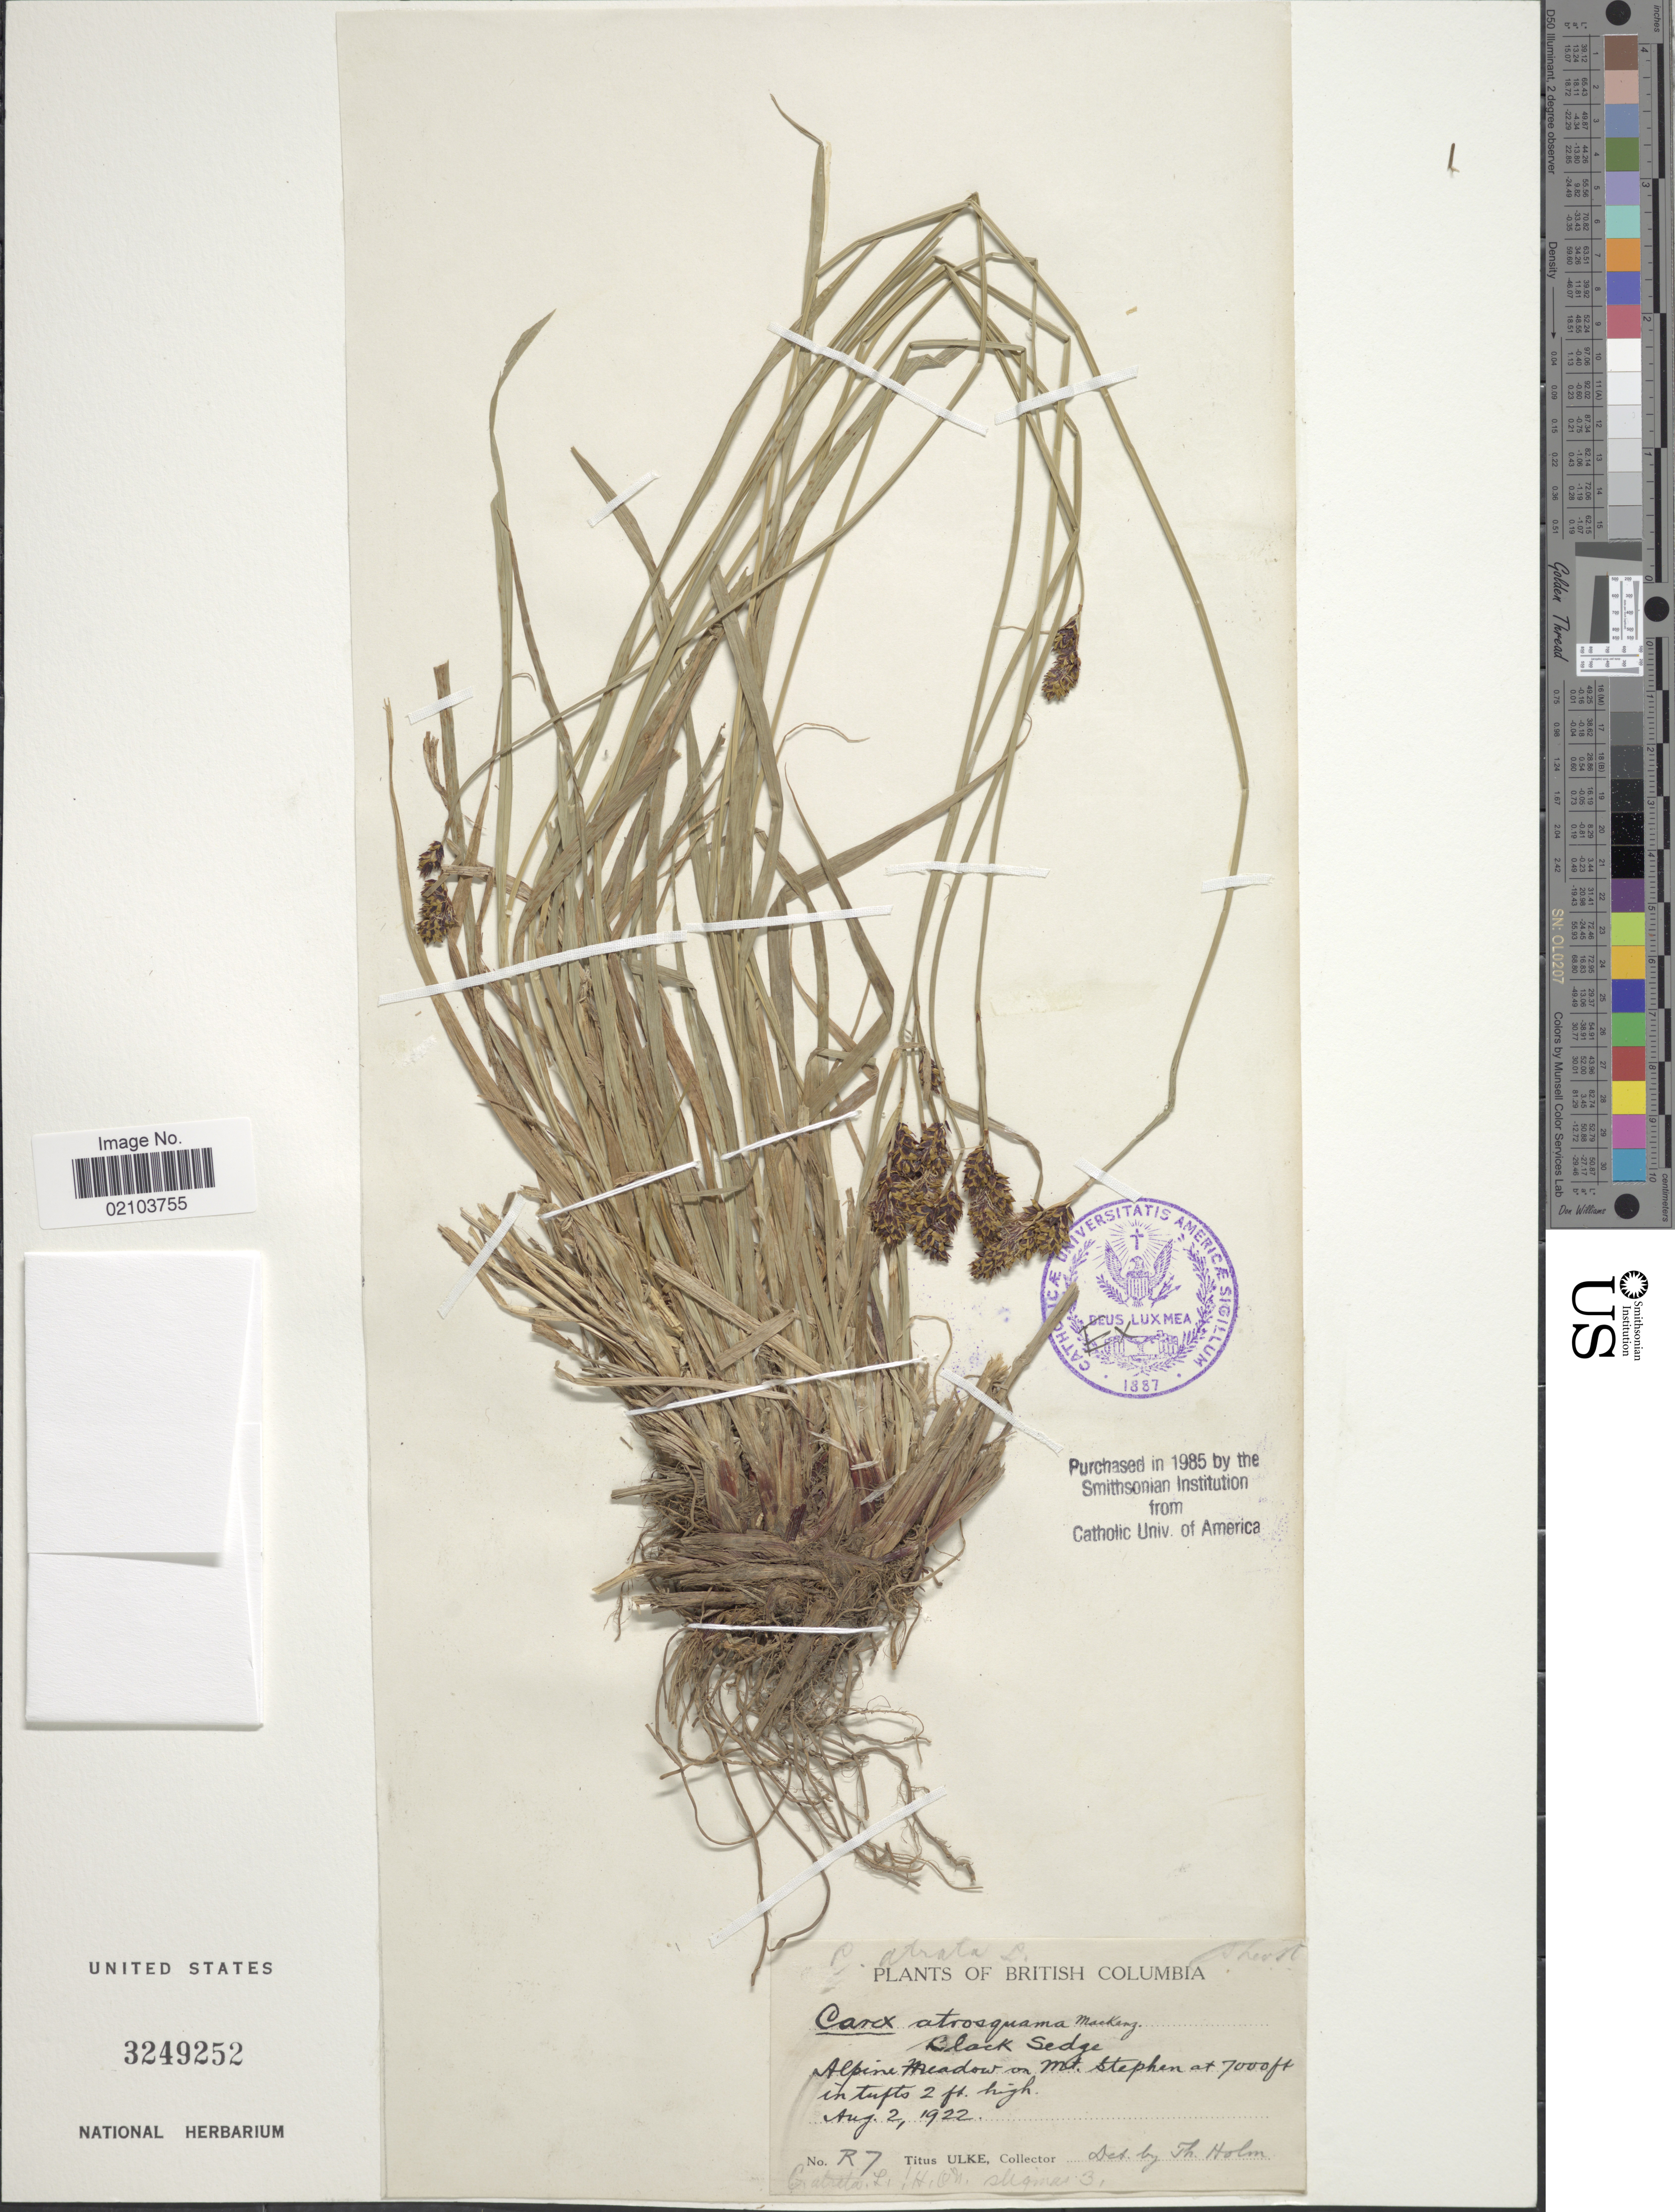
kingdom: Plantae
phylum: Tracheophyta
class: Liliopsida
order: Poales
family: Cyperaceae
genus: Carex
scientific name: Carex atrata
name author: L.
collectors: T. Ulke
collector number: R7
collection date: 1922-08-02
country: Canada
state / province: British Columbia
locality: On Mt. Stephen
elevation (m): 2134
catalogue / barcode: US 3249252